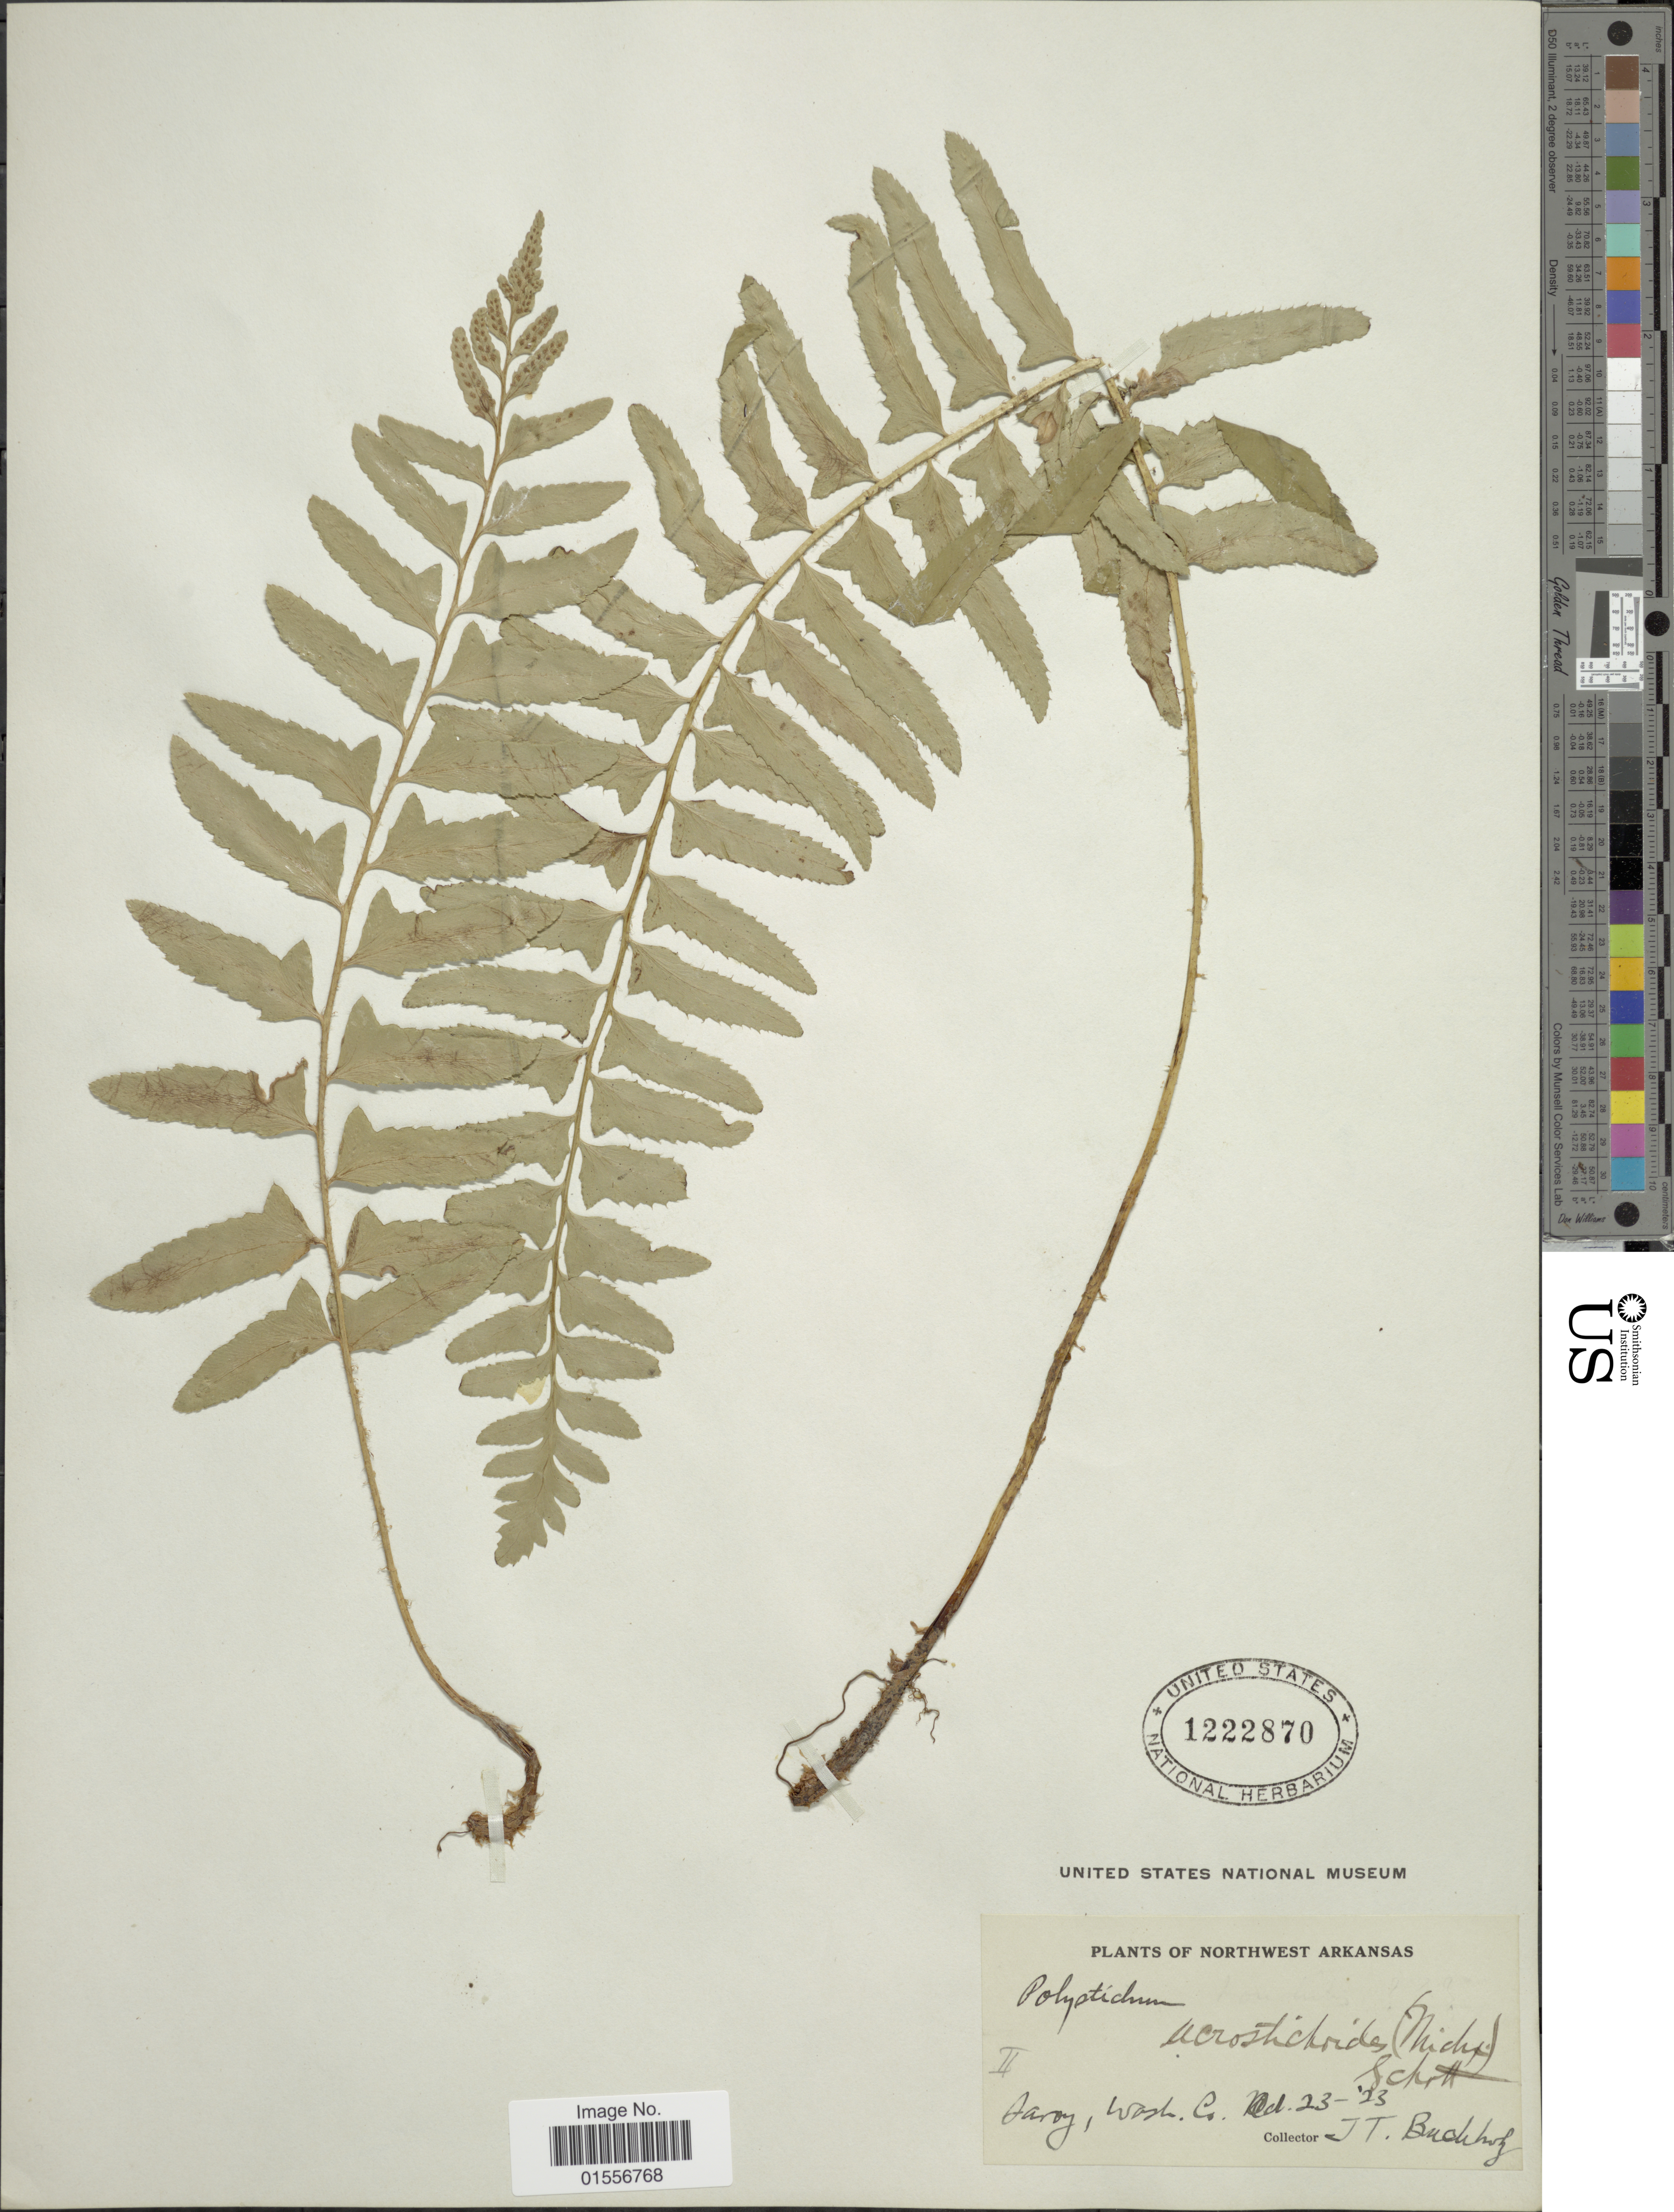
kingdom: Plantae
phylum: Tracheophyta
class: Polypodiopsida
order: Polypodiales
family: Dryopteridaceae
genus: Polystichum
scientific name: Polystichum acrostichoides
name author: (Michx.) Schott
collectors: J. T. Buchholz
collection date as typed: Transcribed d/m/y: 23/10/23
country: United States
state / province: Arkansas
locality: Northwest Arkansas, Savoy, Wash. Co.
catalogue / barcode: US 1222870